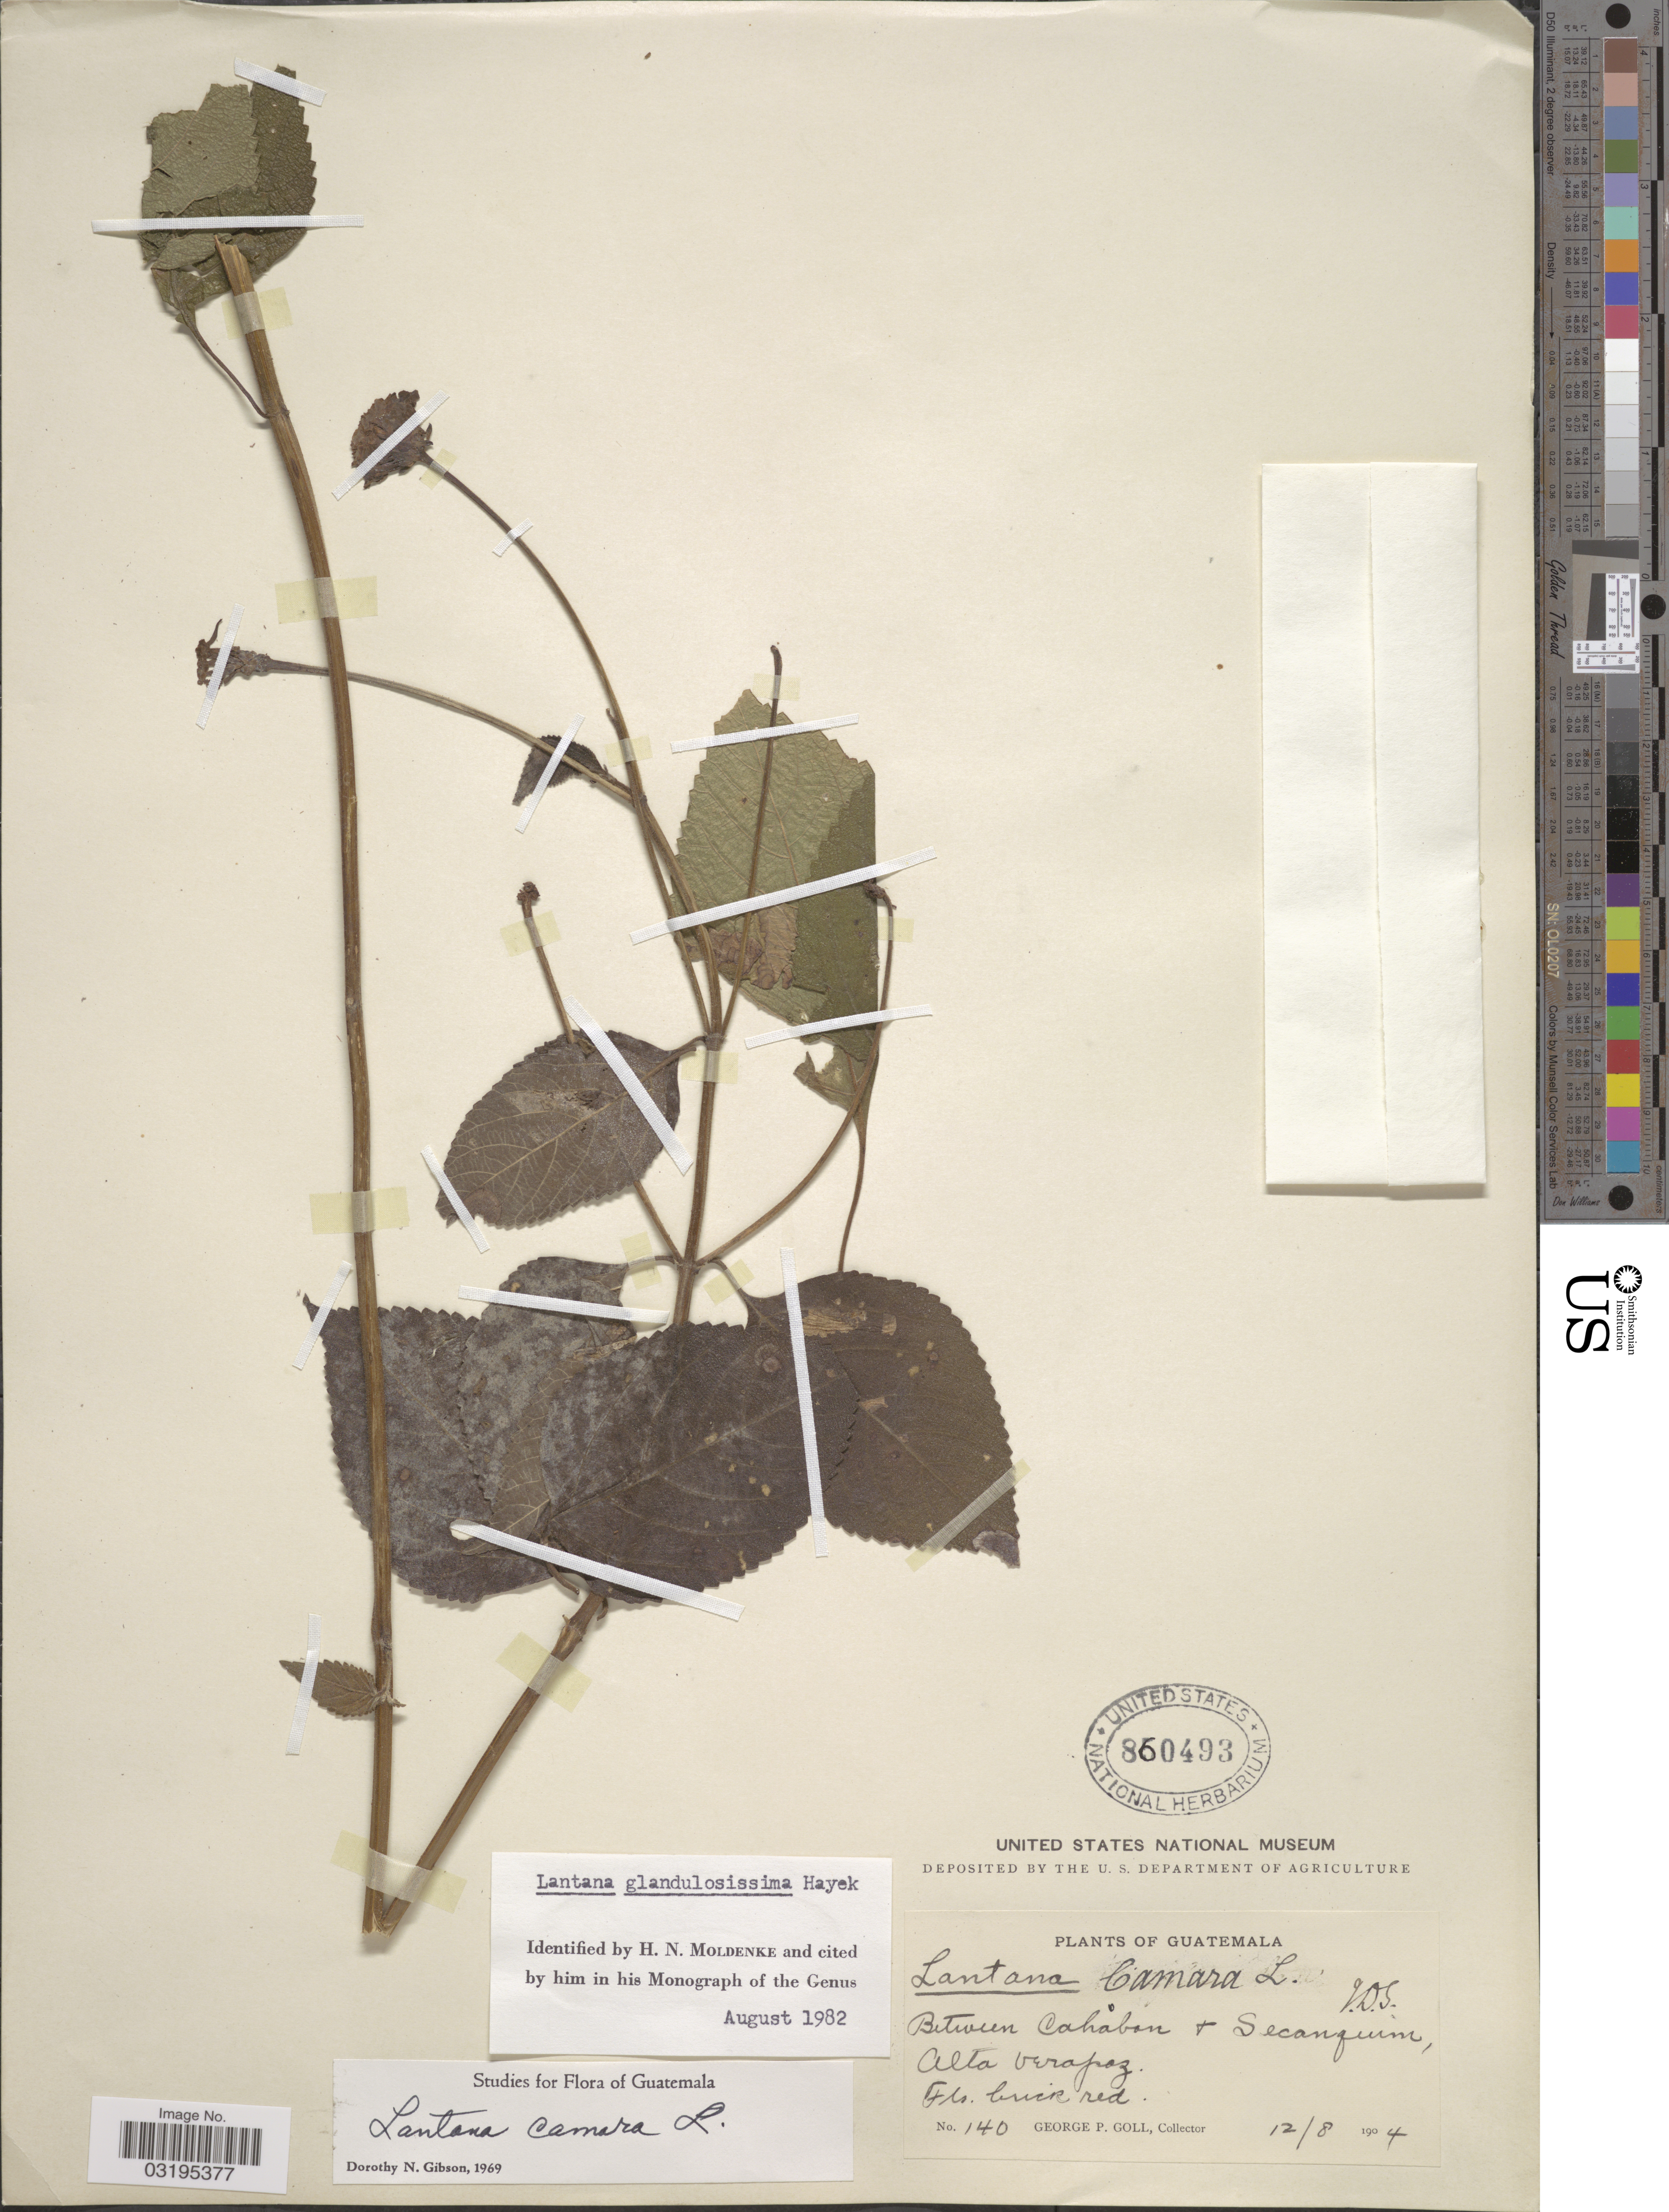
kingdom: Plantae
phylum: Tracheophyta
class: Magnoliopsida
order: Lamiales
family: Verbenaceae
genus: Lantana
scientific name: Lantana glandulosissima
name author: Hayek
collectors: G. Poll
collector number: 140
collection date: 1904-08-12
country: Guatemala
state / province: Alta Verapaz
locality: Between Cahabon & Secanquim.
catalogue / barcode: US 860493